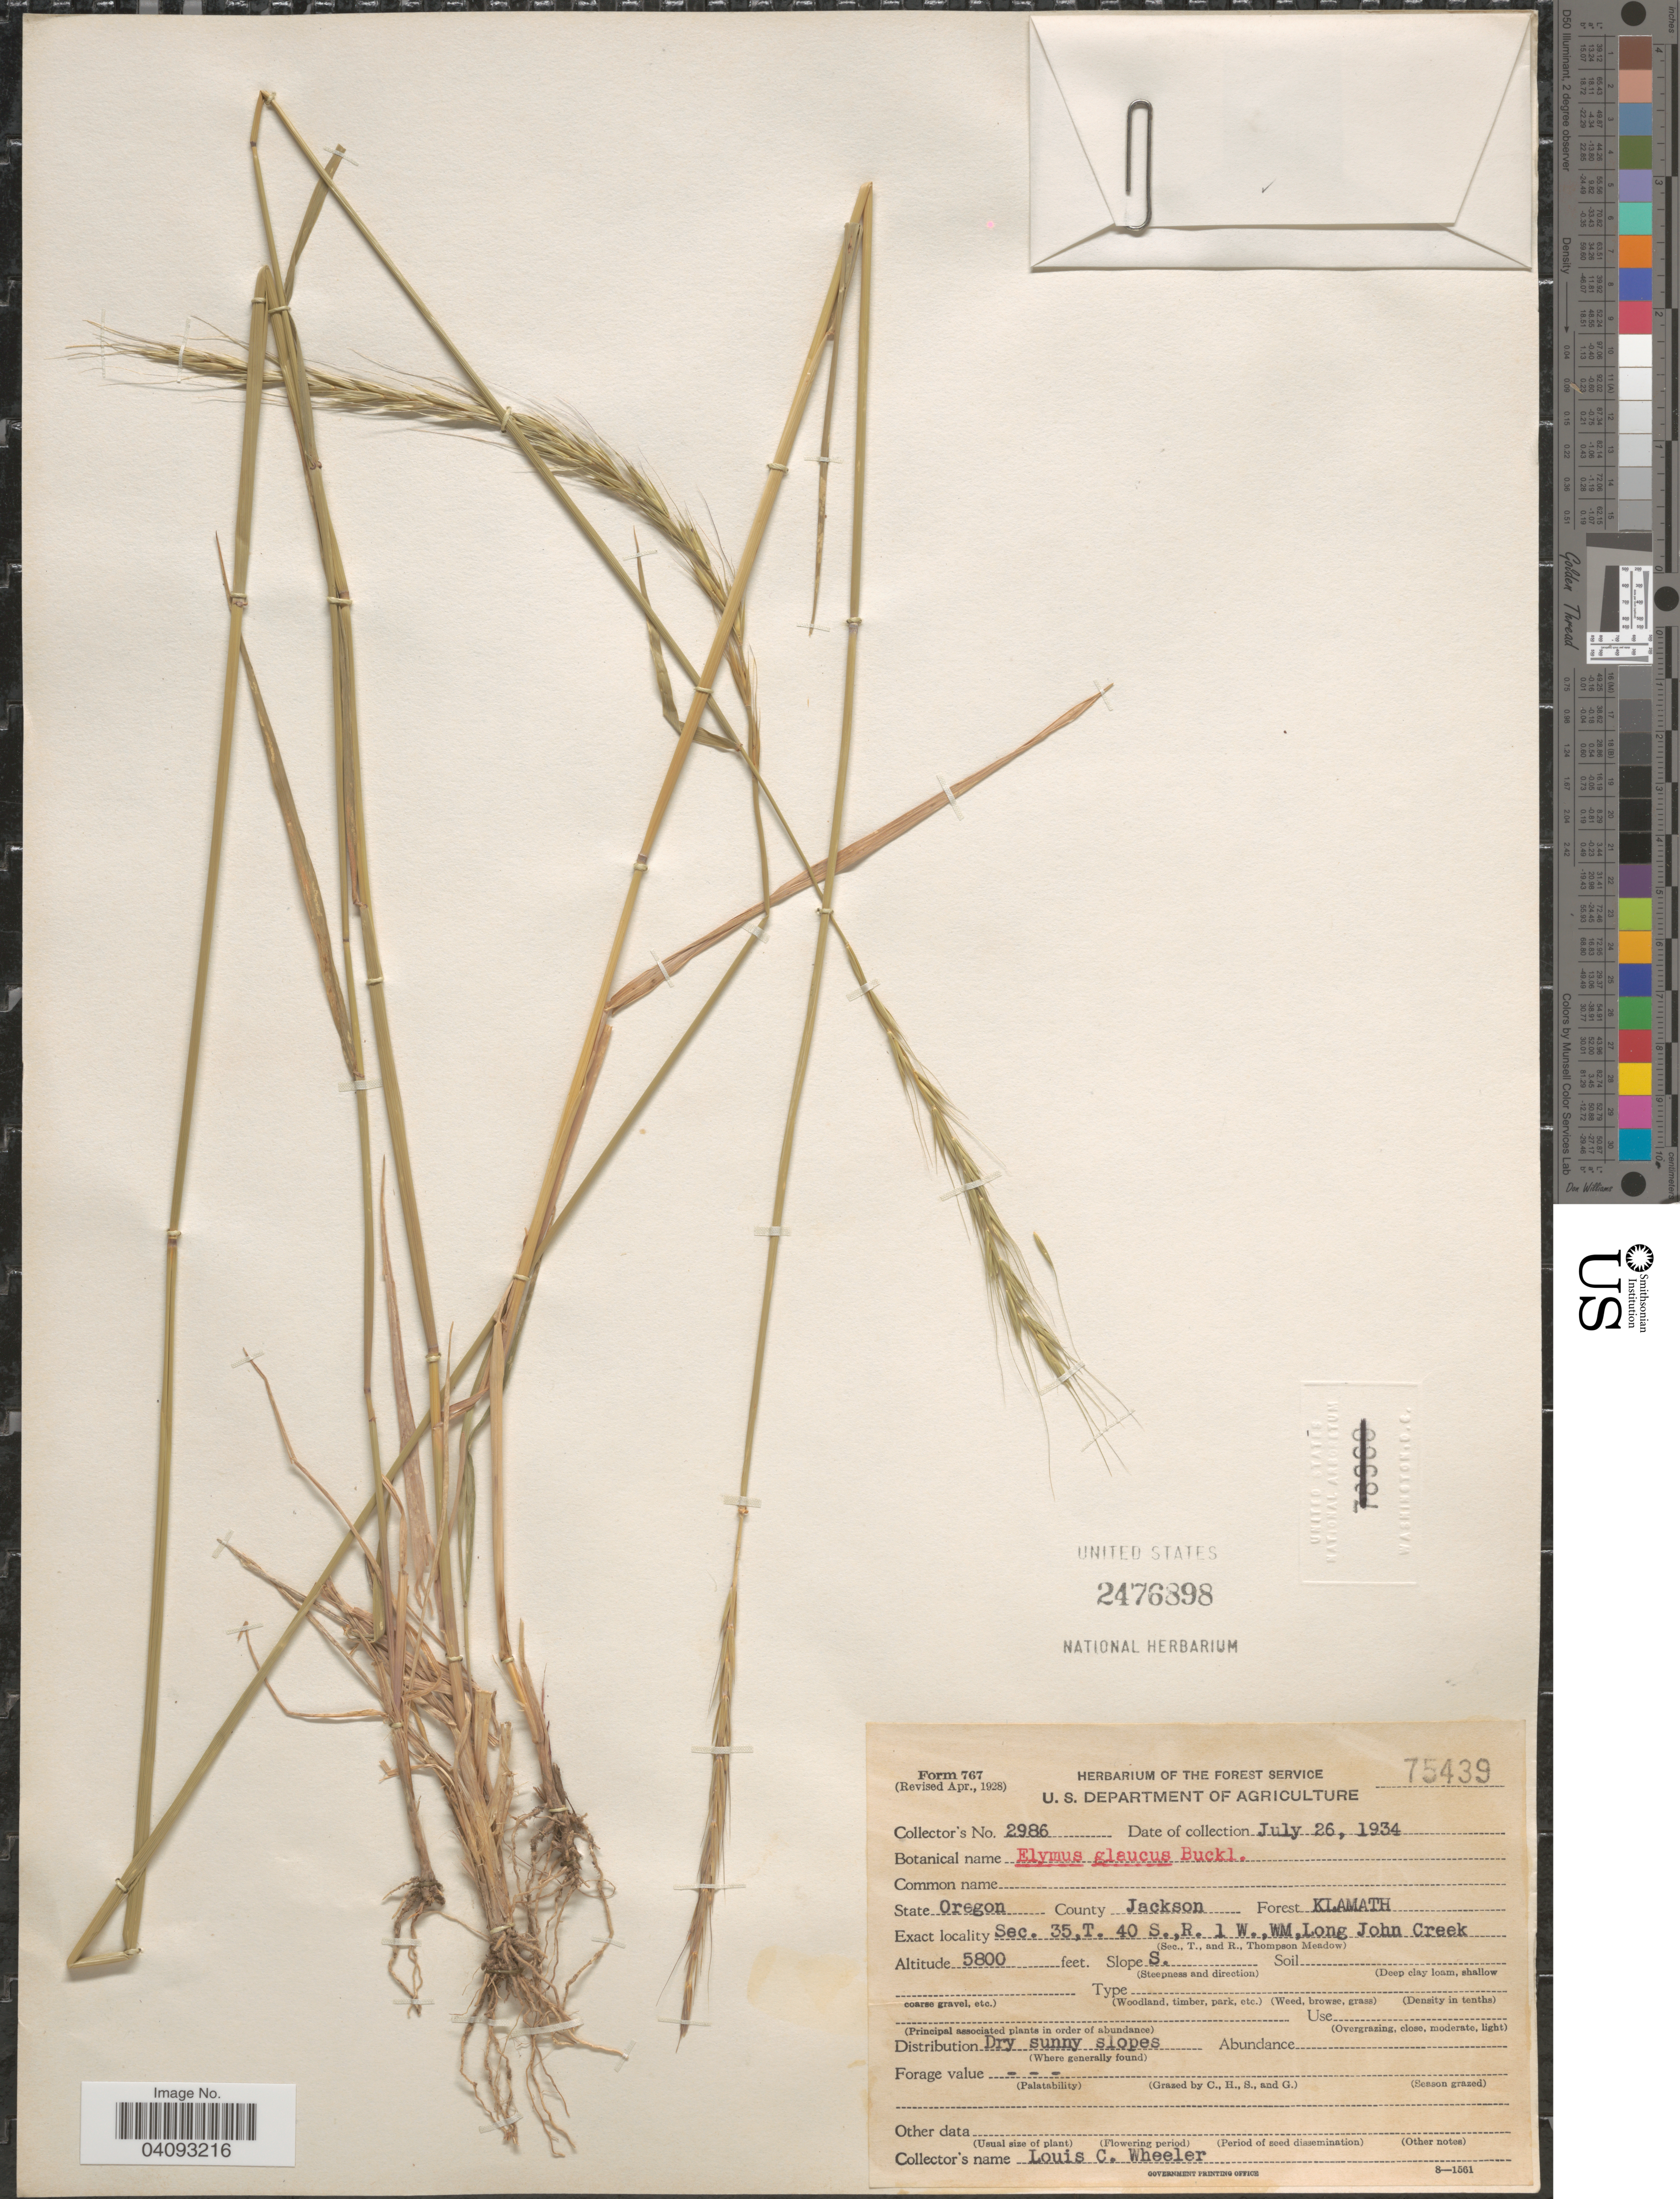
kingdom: Plantae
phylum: Tracheophyta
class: Liliopsida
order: Poales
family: Poaceae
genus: Elymus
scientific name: Elymus glaucus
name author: Buckley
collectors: L. C. Wheeler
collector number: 2986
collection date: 1934-07-26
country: United States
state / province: Oregon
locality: County Jackson. Forest Klamath. Sec. 35,T. 40 S., R. 1 W., WM, Long John Creek. Slope S.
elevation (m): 1768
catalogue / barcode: US 2476898